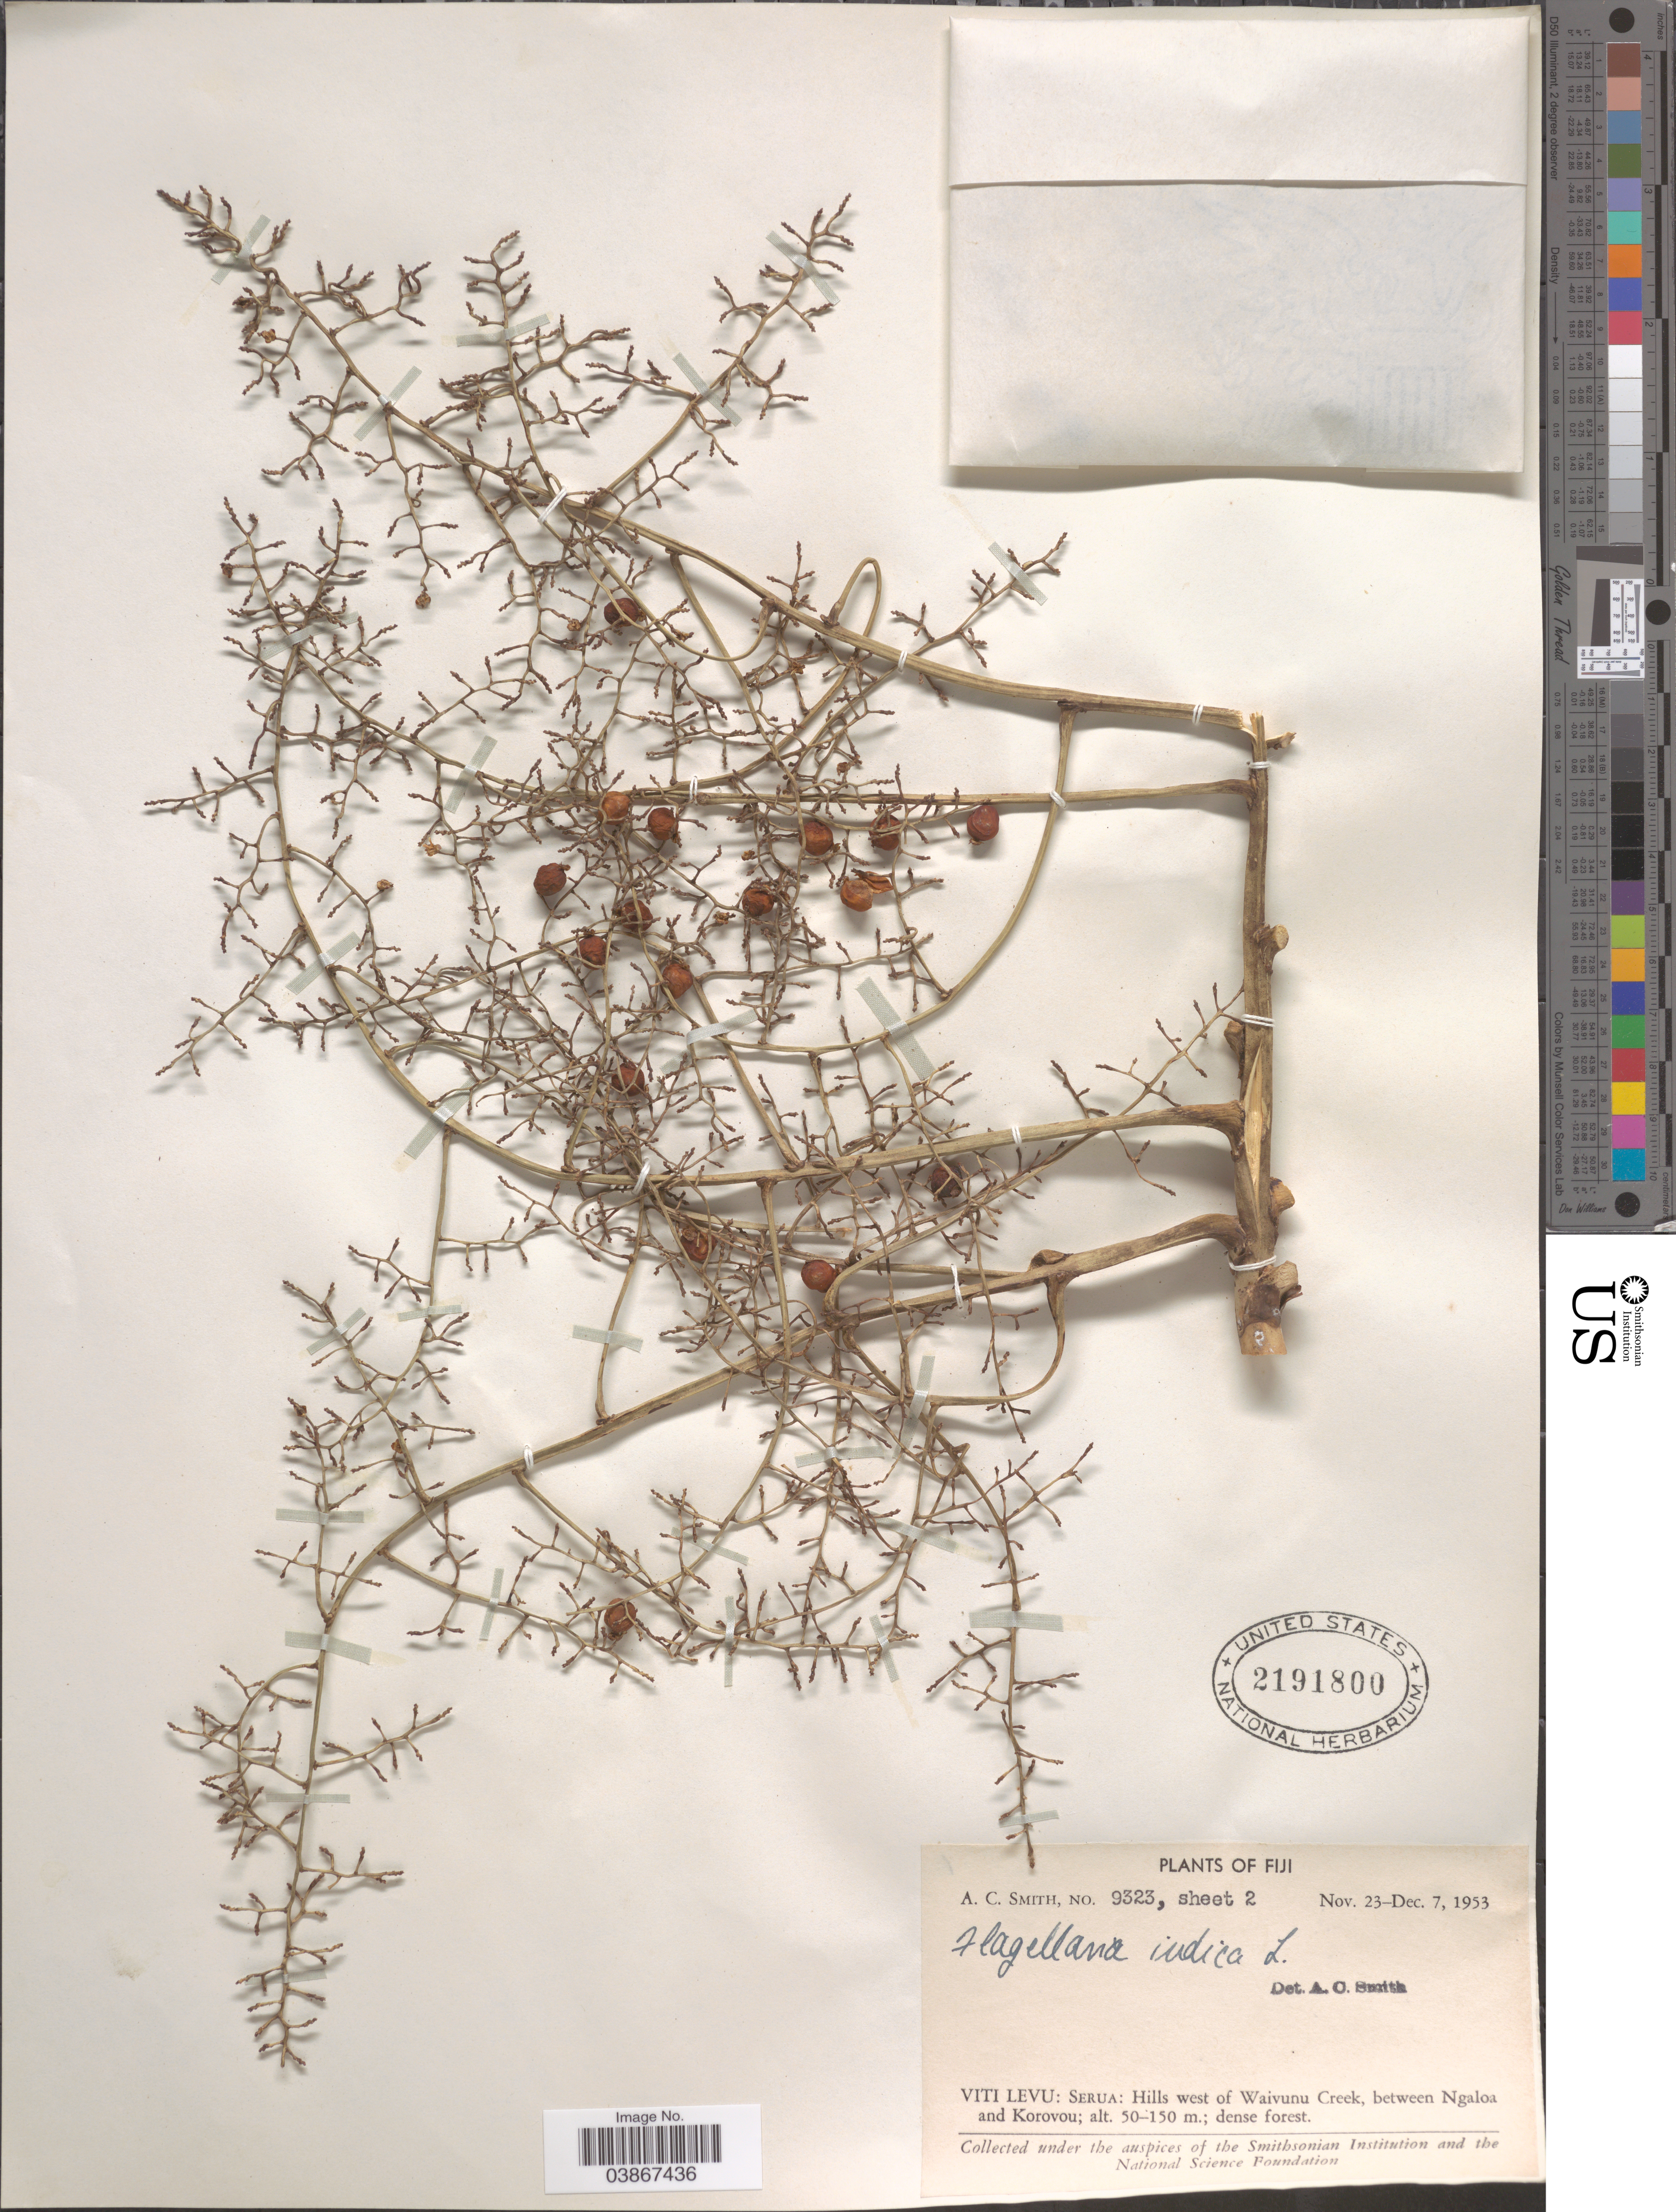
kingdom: Plantae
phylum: Tracheophyta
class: Liliopsida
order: Poales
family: Flagellariaceae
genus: Flagellaria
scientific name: Flagellaria indica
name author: L.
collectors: A. C. Smith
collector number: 9323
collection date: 1953-11-23/1953-12-07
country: Fiji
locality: Viti Levu: Serua: Hills west of Waivunu Creek, between Ngaloa and Korovou.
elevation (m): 50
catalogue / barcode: US 2191800